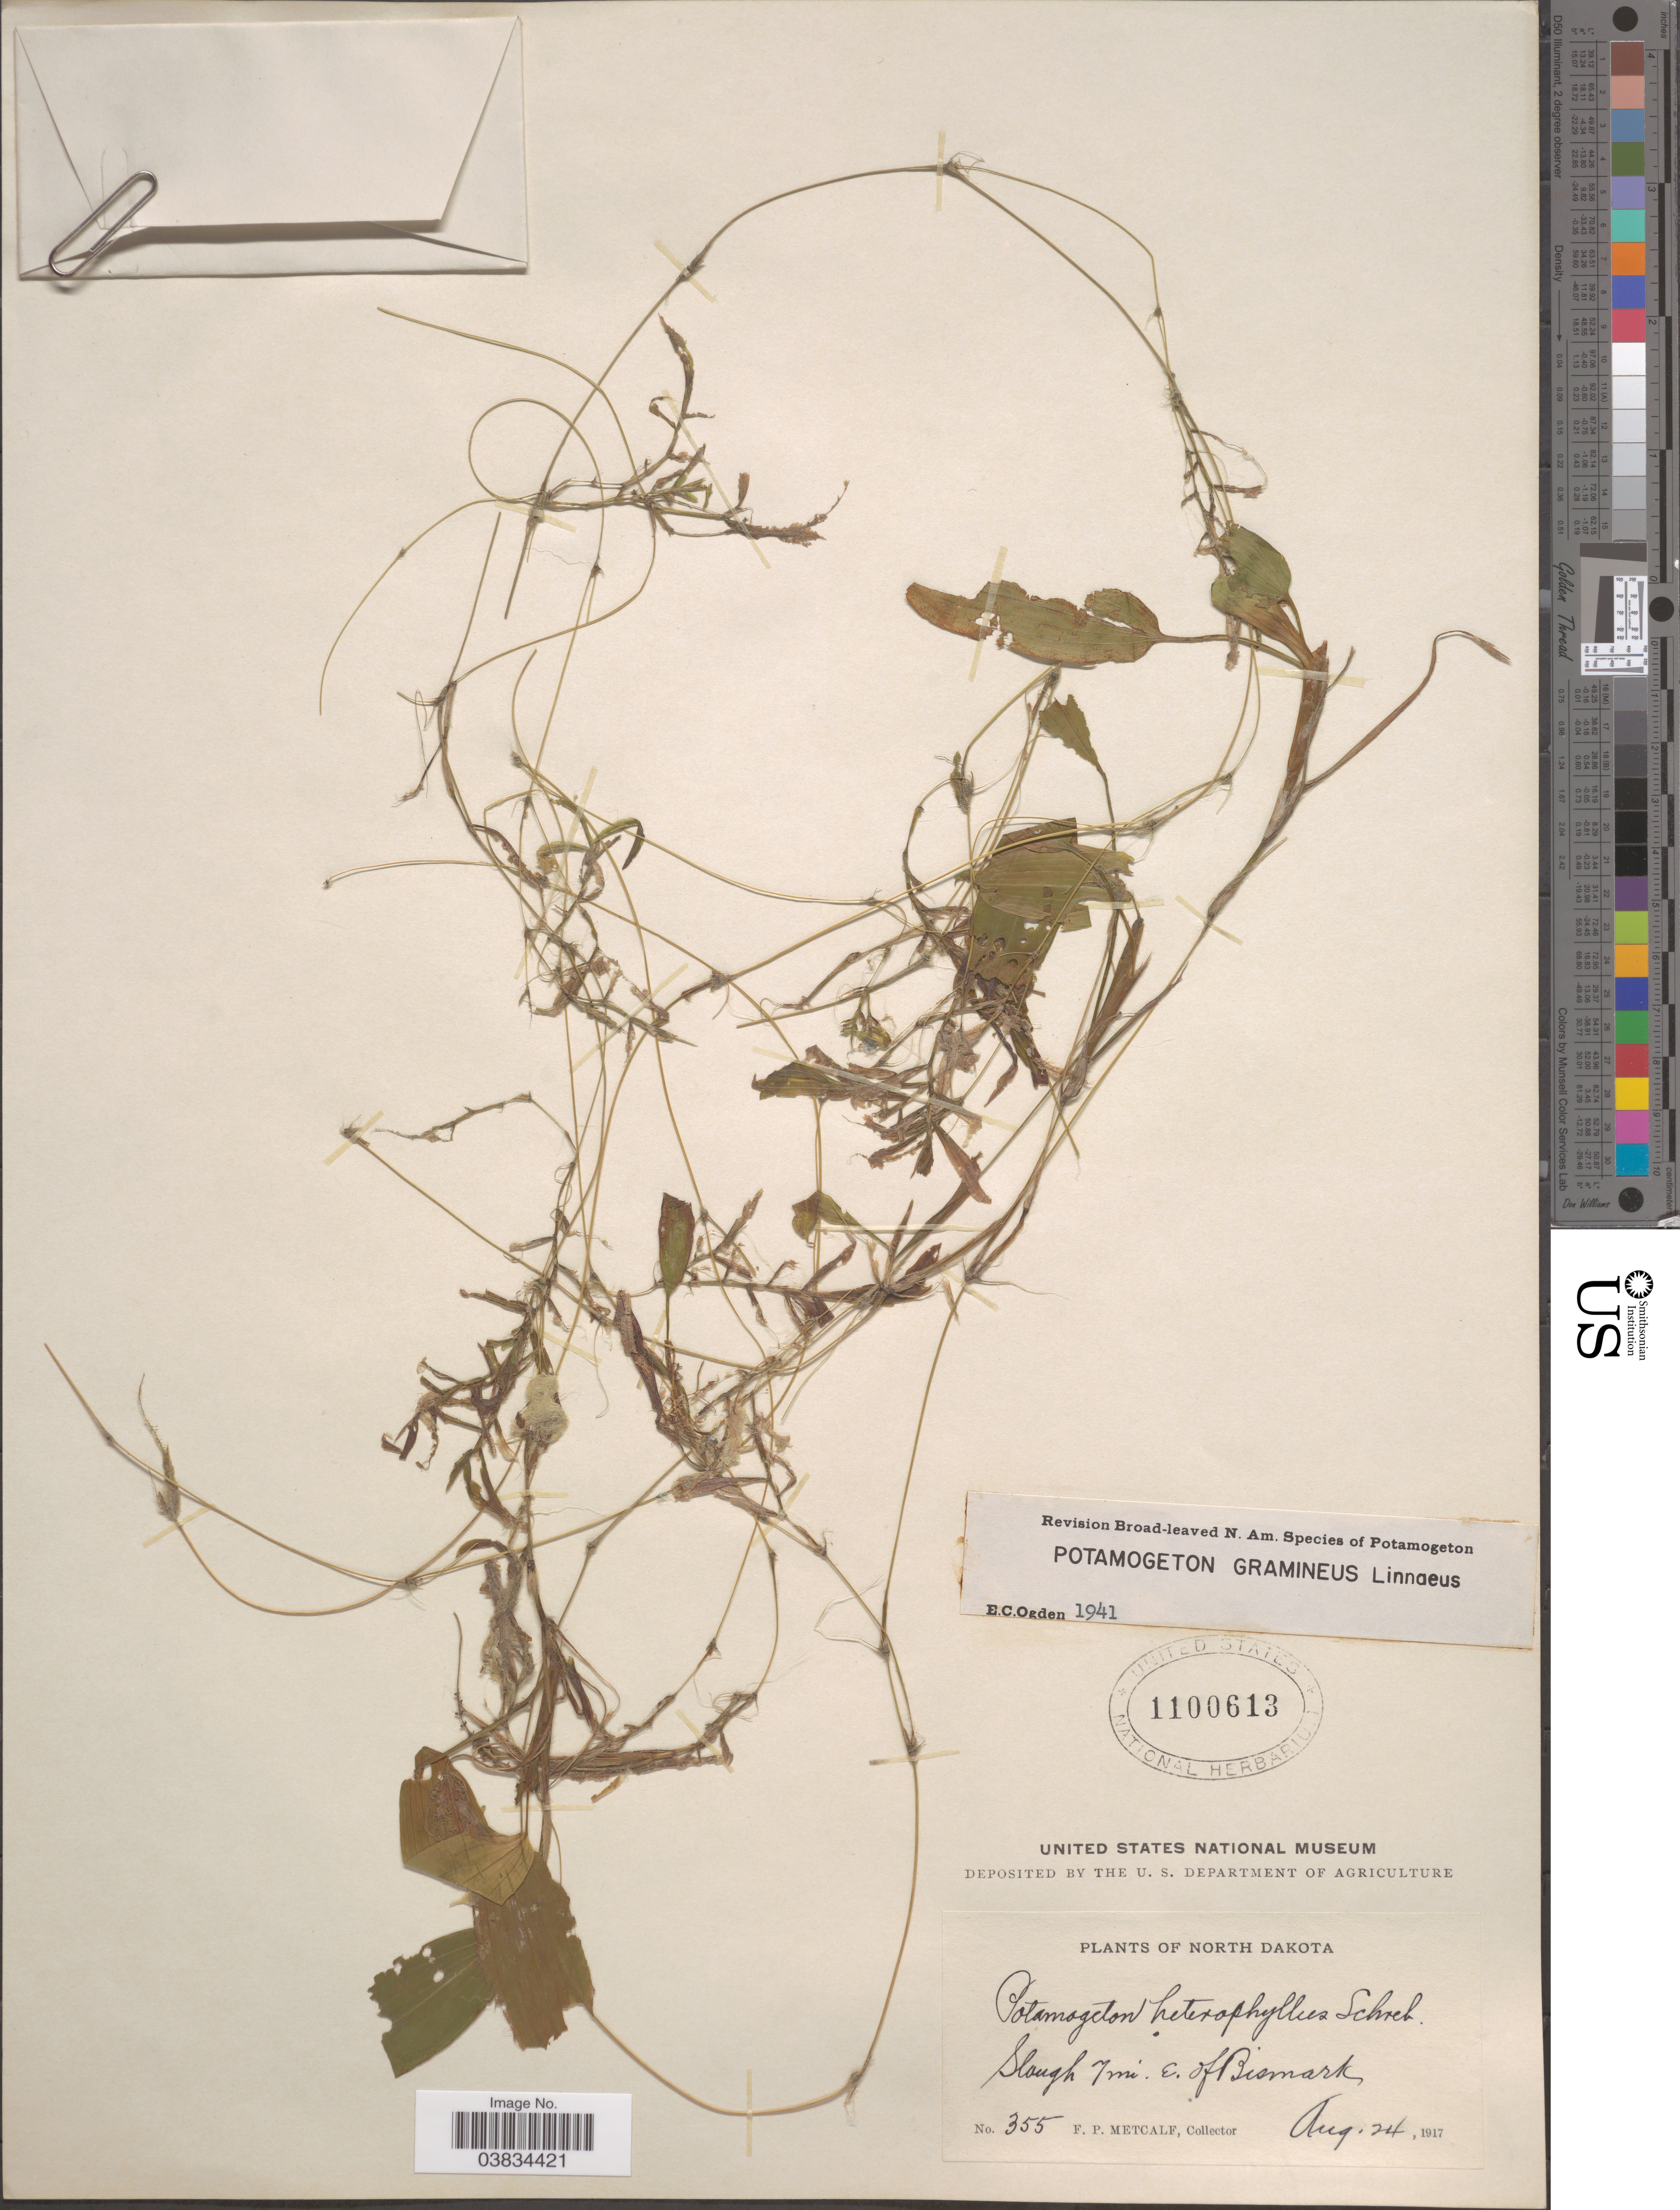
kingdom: Plantae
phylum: Tracheophyta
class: Liliopsida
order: Alismatales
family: Potamogetonaceae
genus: Potamogeton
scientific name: Potamogeton gramineus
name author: L.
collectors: F. Metcalf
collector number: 355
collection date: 1917-08-24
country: United States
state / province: North Dakota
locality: Slough 7 mi. E. of Bismark.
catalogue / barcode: US 1100613